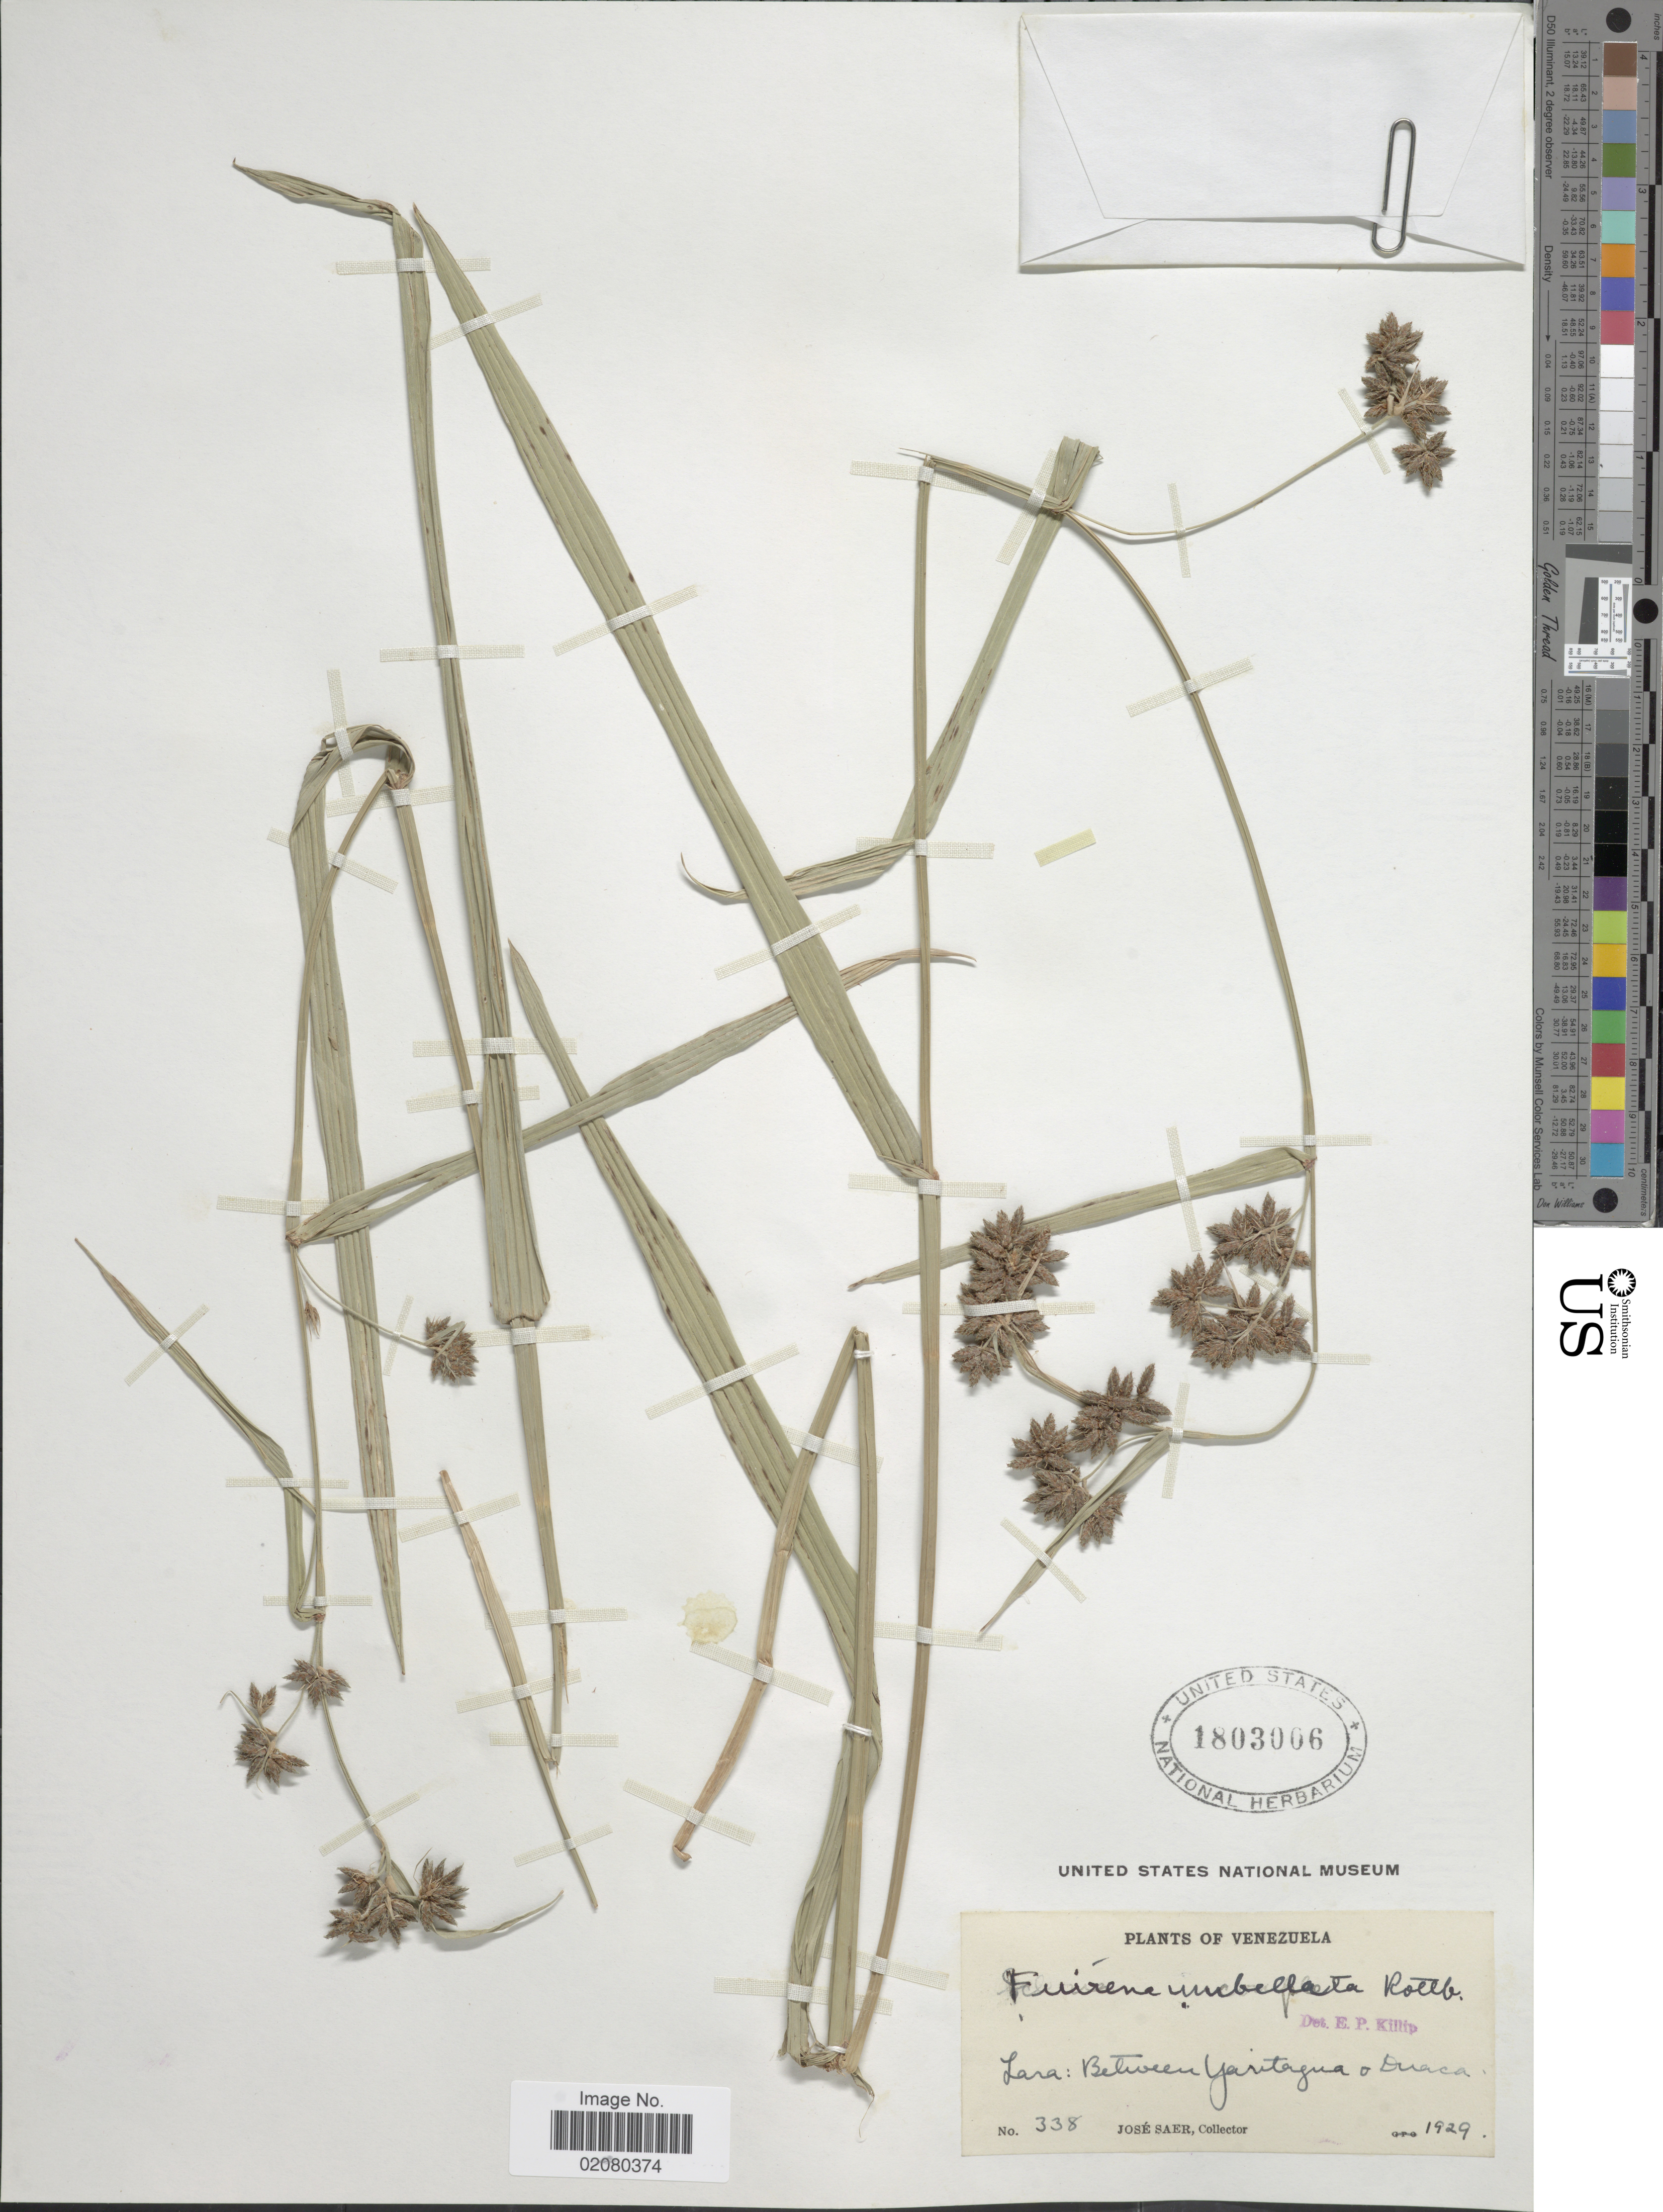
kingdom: Plantae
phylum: Tracheophyta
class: Liliopsida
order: Poales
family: Cyperaceae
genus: Fuirena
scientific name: Fuirena umbellata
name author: Rottb.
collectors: J. Saer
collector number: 338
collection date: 1929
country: Venezuela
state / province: Lara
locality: Between Yaritagua o Duaca.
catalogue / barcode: US 1803006